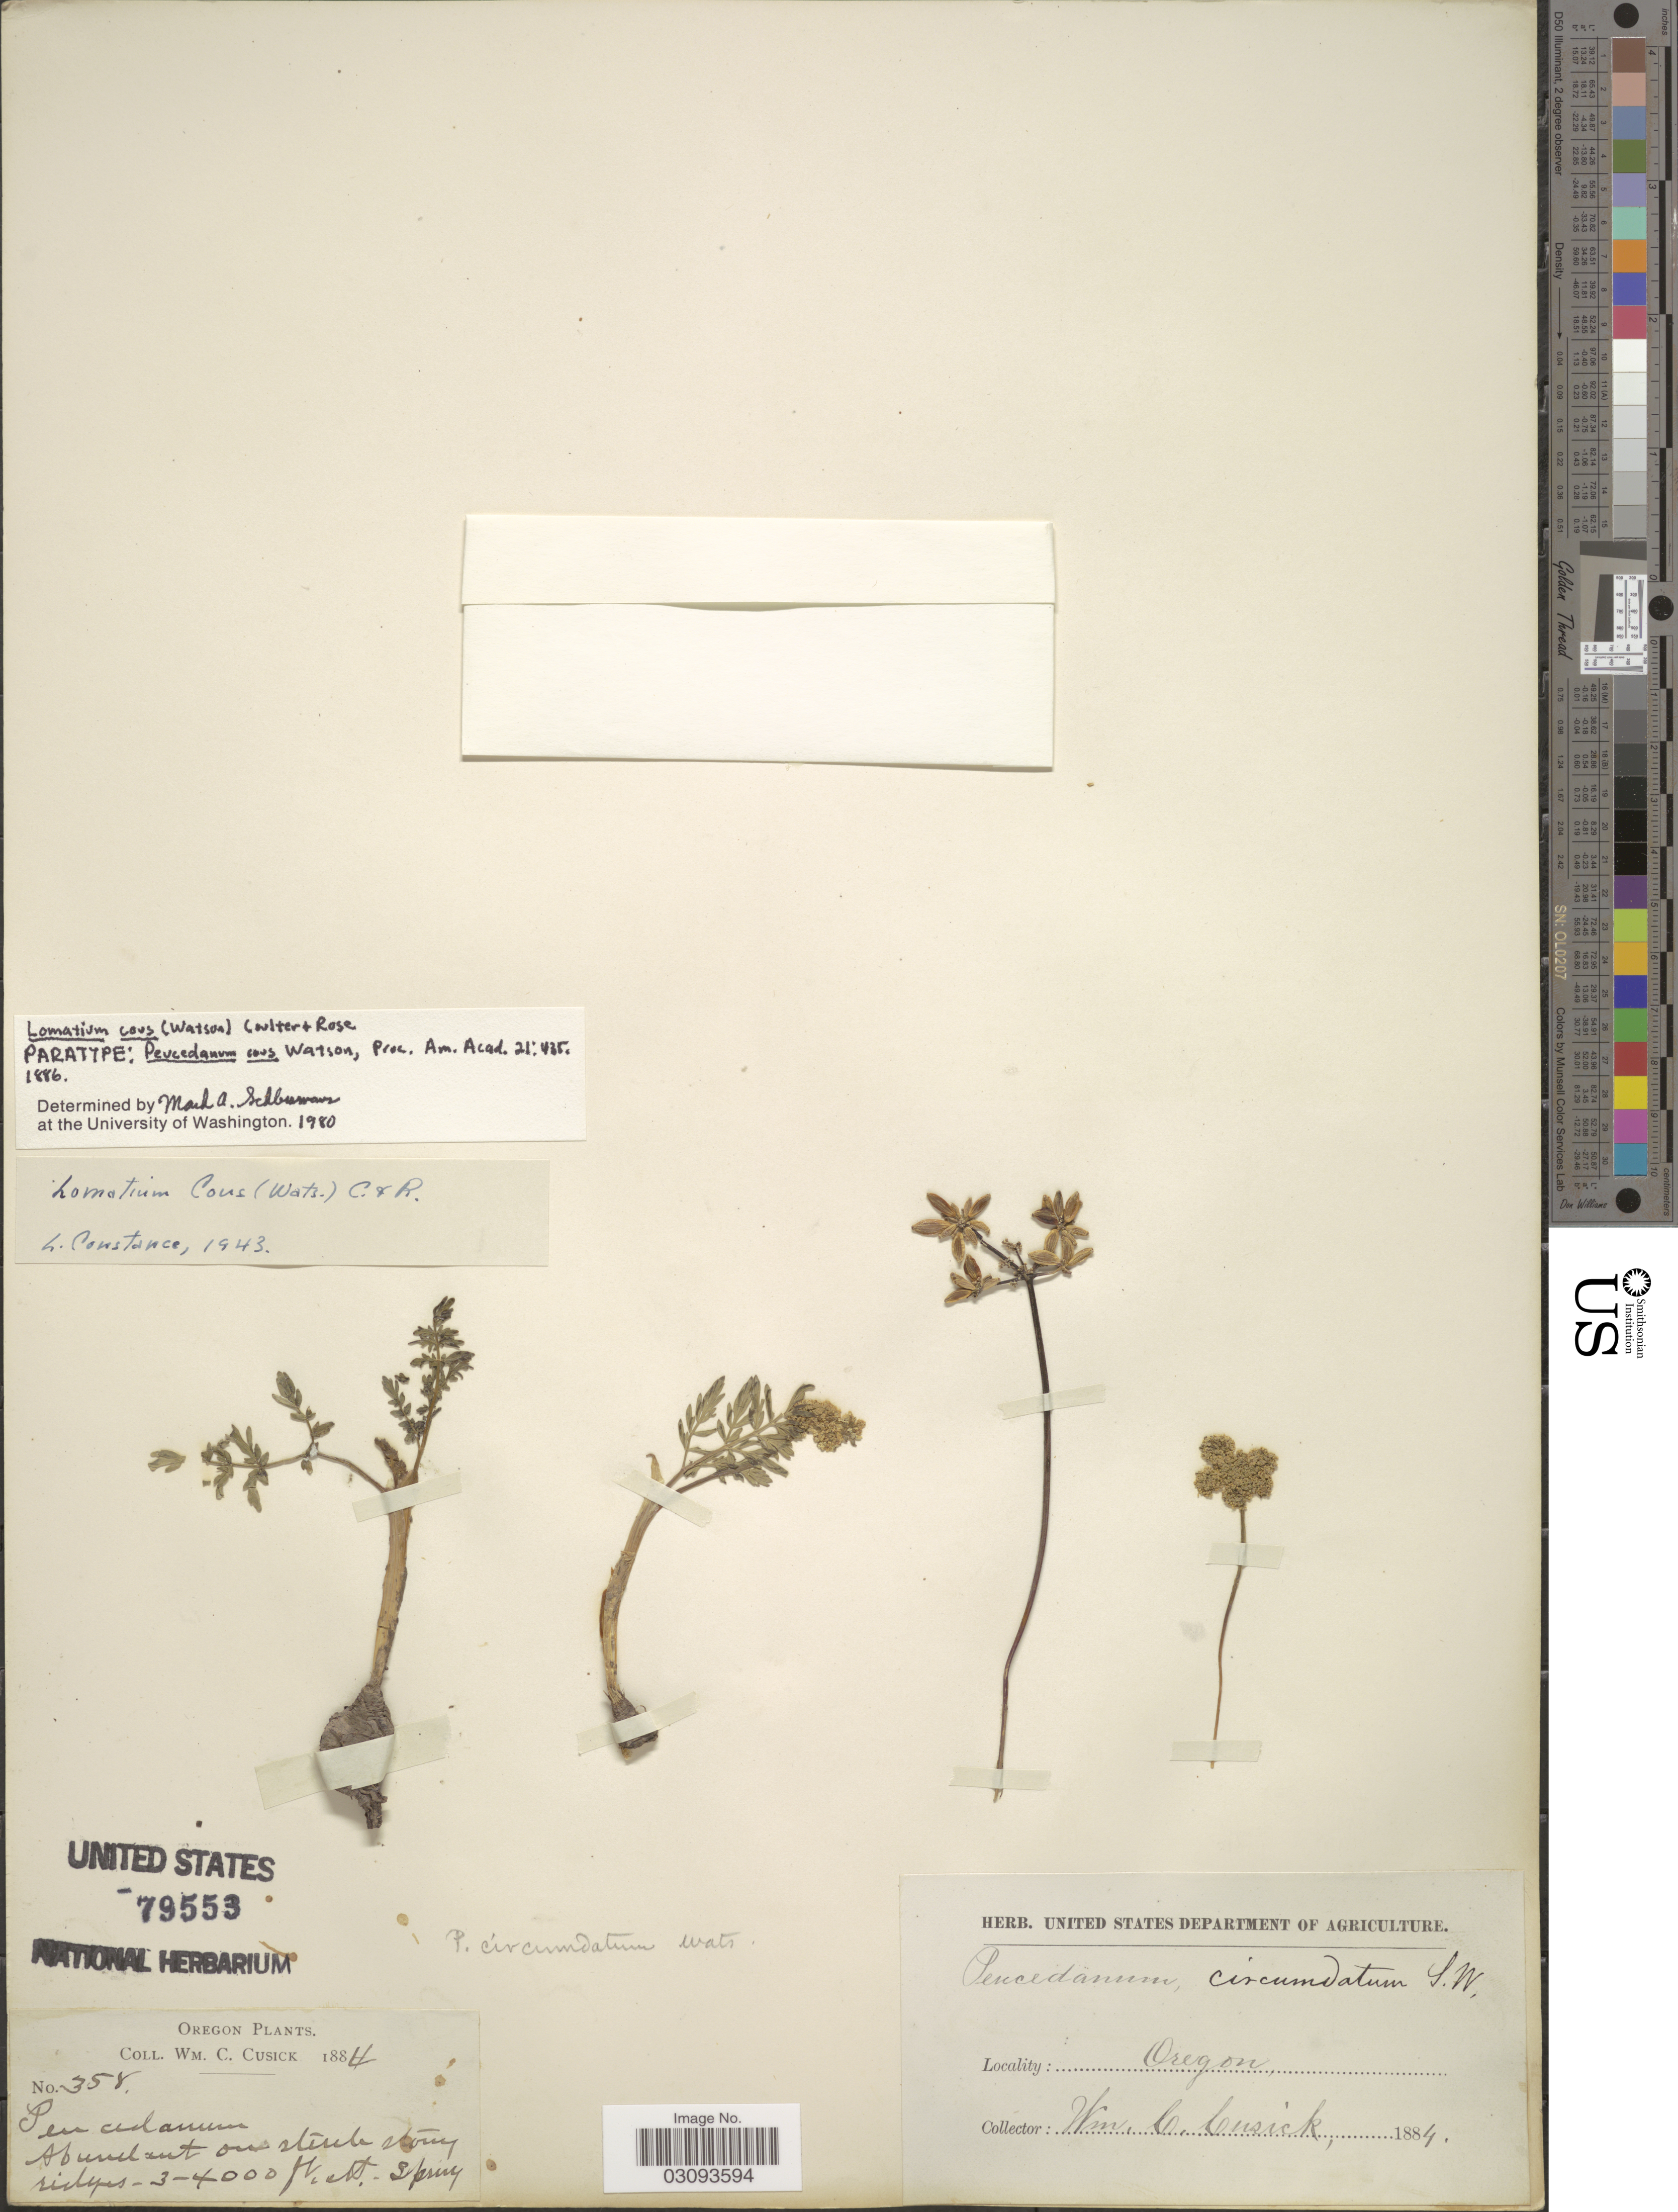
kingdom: Plantae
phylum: Tracheophyta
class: Magnoliopsida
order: Apiales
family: Apiaceae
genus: Lomatium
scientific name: Lomatium cous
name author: (S. Watson) J.M. Coult. & Rose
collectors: W. C. Cusick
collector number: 358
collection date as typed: Spring 1884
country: United States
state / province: Oregon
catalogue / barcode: US 79553